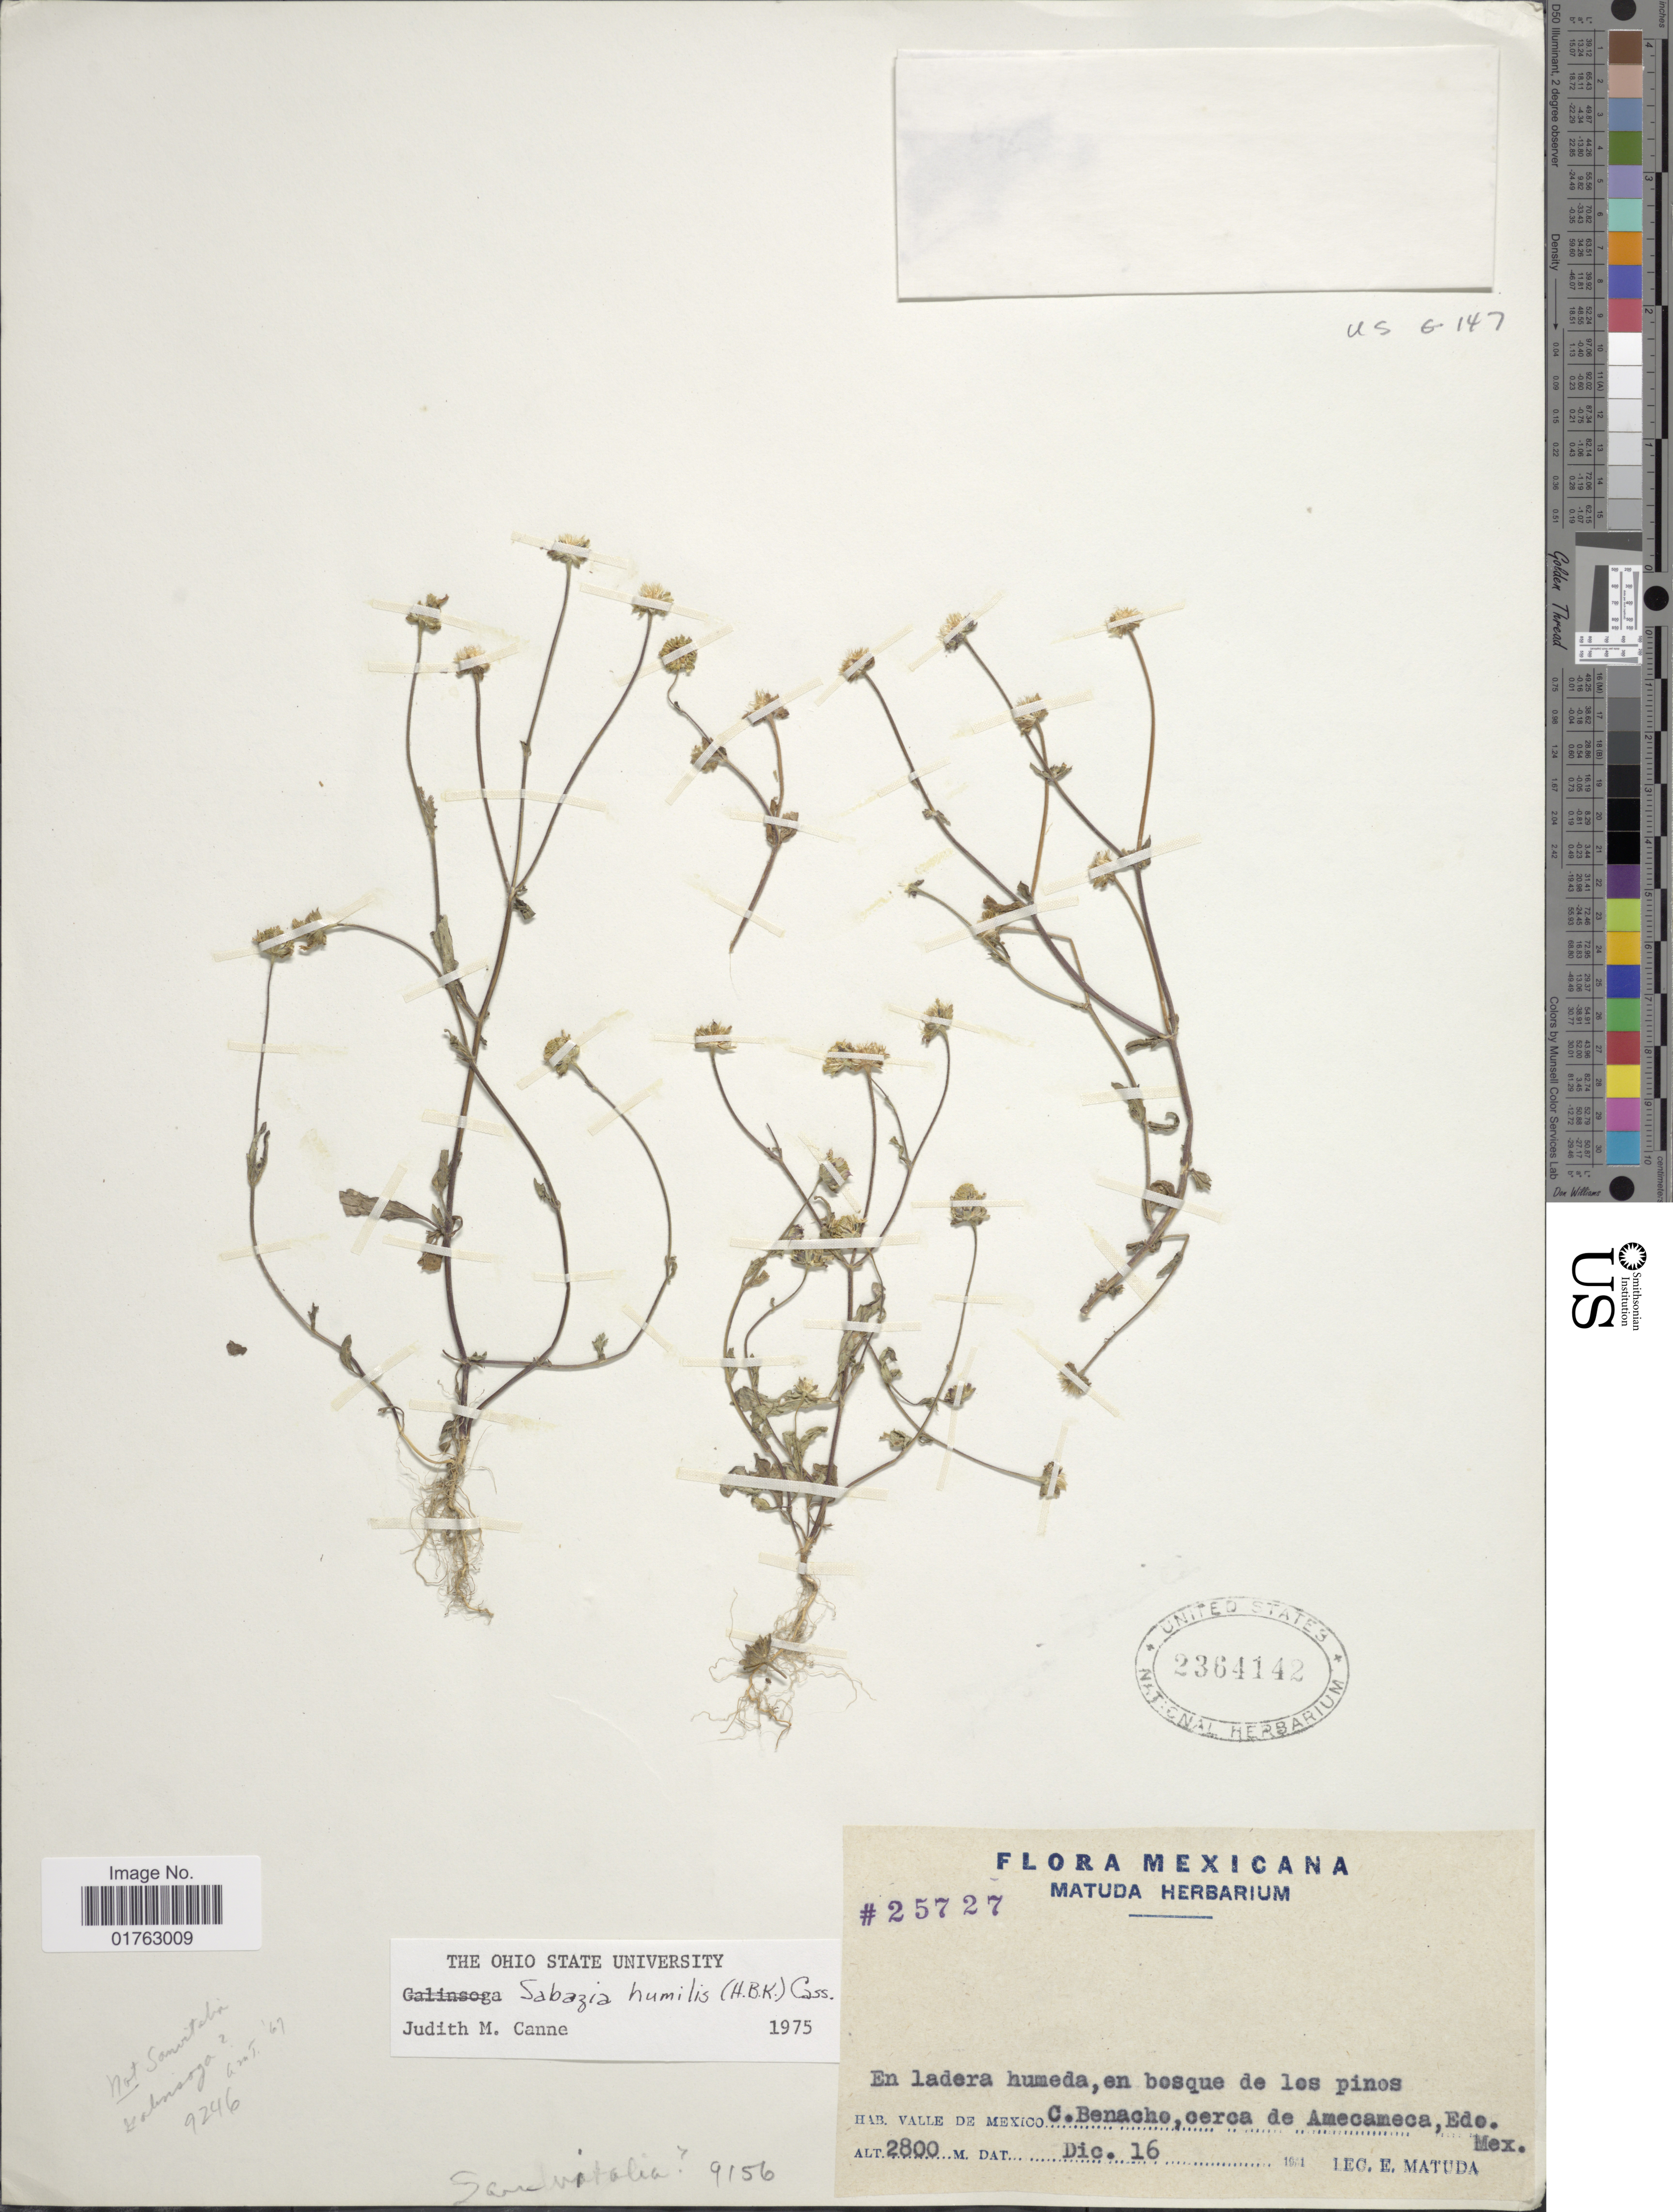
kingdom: Plantae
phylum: Tracheophyta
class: Magnoliopsida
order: Asterales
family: Asteraceae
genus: Sabazia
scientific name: Sabazia humilis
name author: (Kunth) Cass.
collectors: E. Matuda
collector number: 25727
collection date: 1951-12-16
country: Mexico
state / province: México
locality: En ladera humeda, en bosque de los pinos, Valle de Mexico, C. Benacho, cerca de Amecameca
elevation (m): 2800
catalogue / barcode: US 2364142